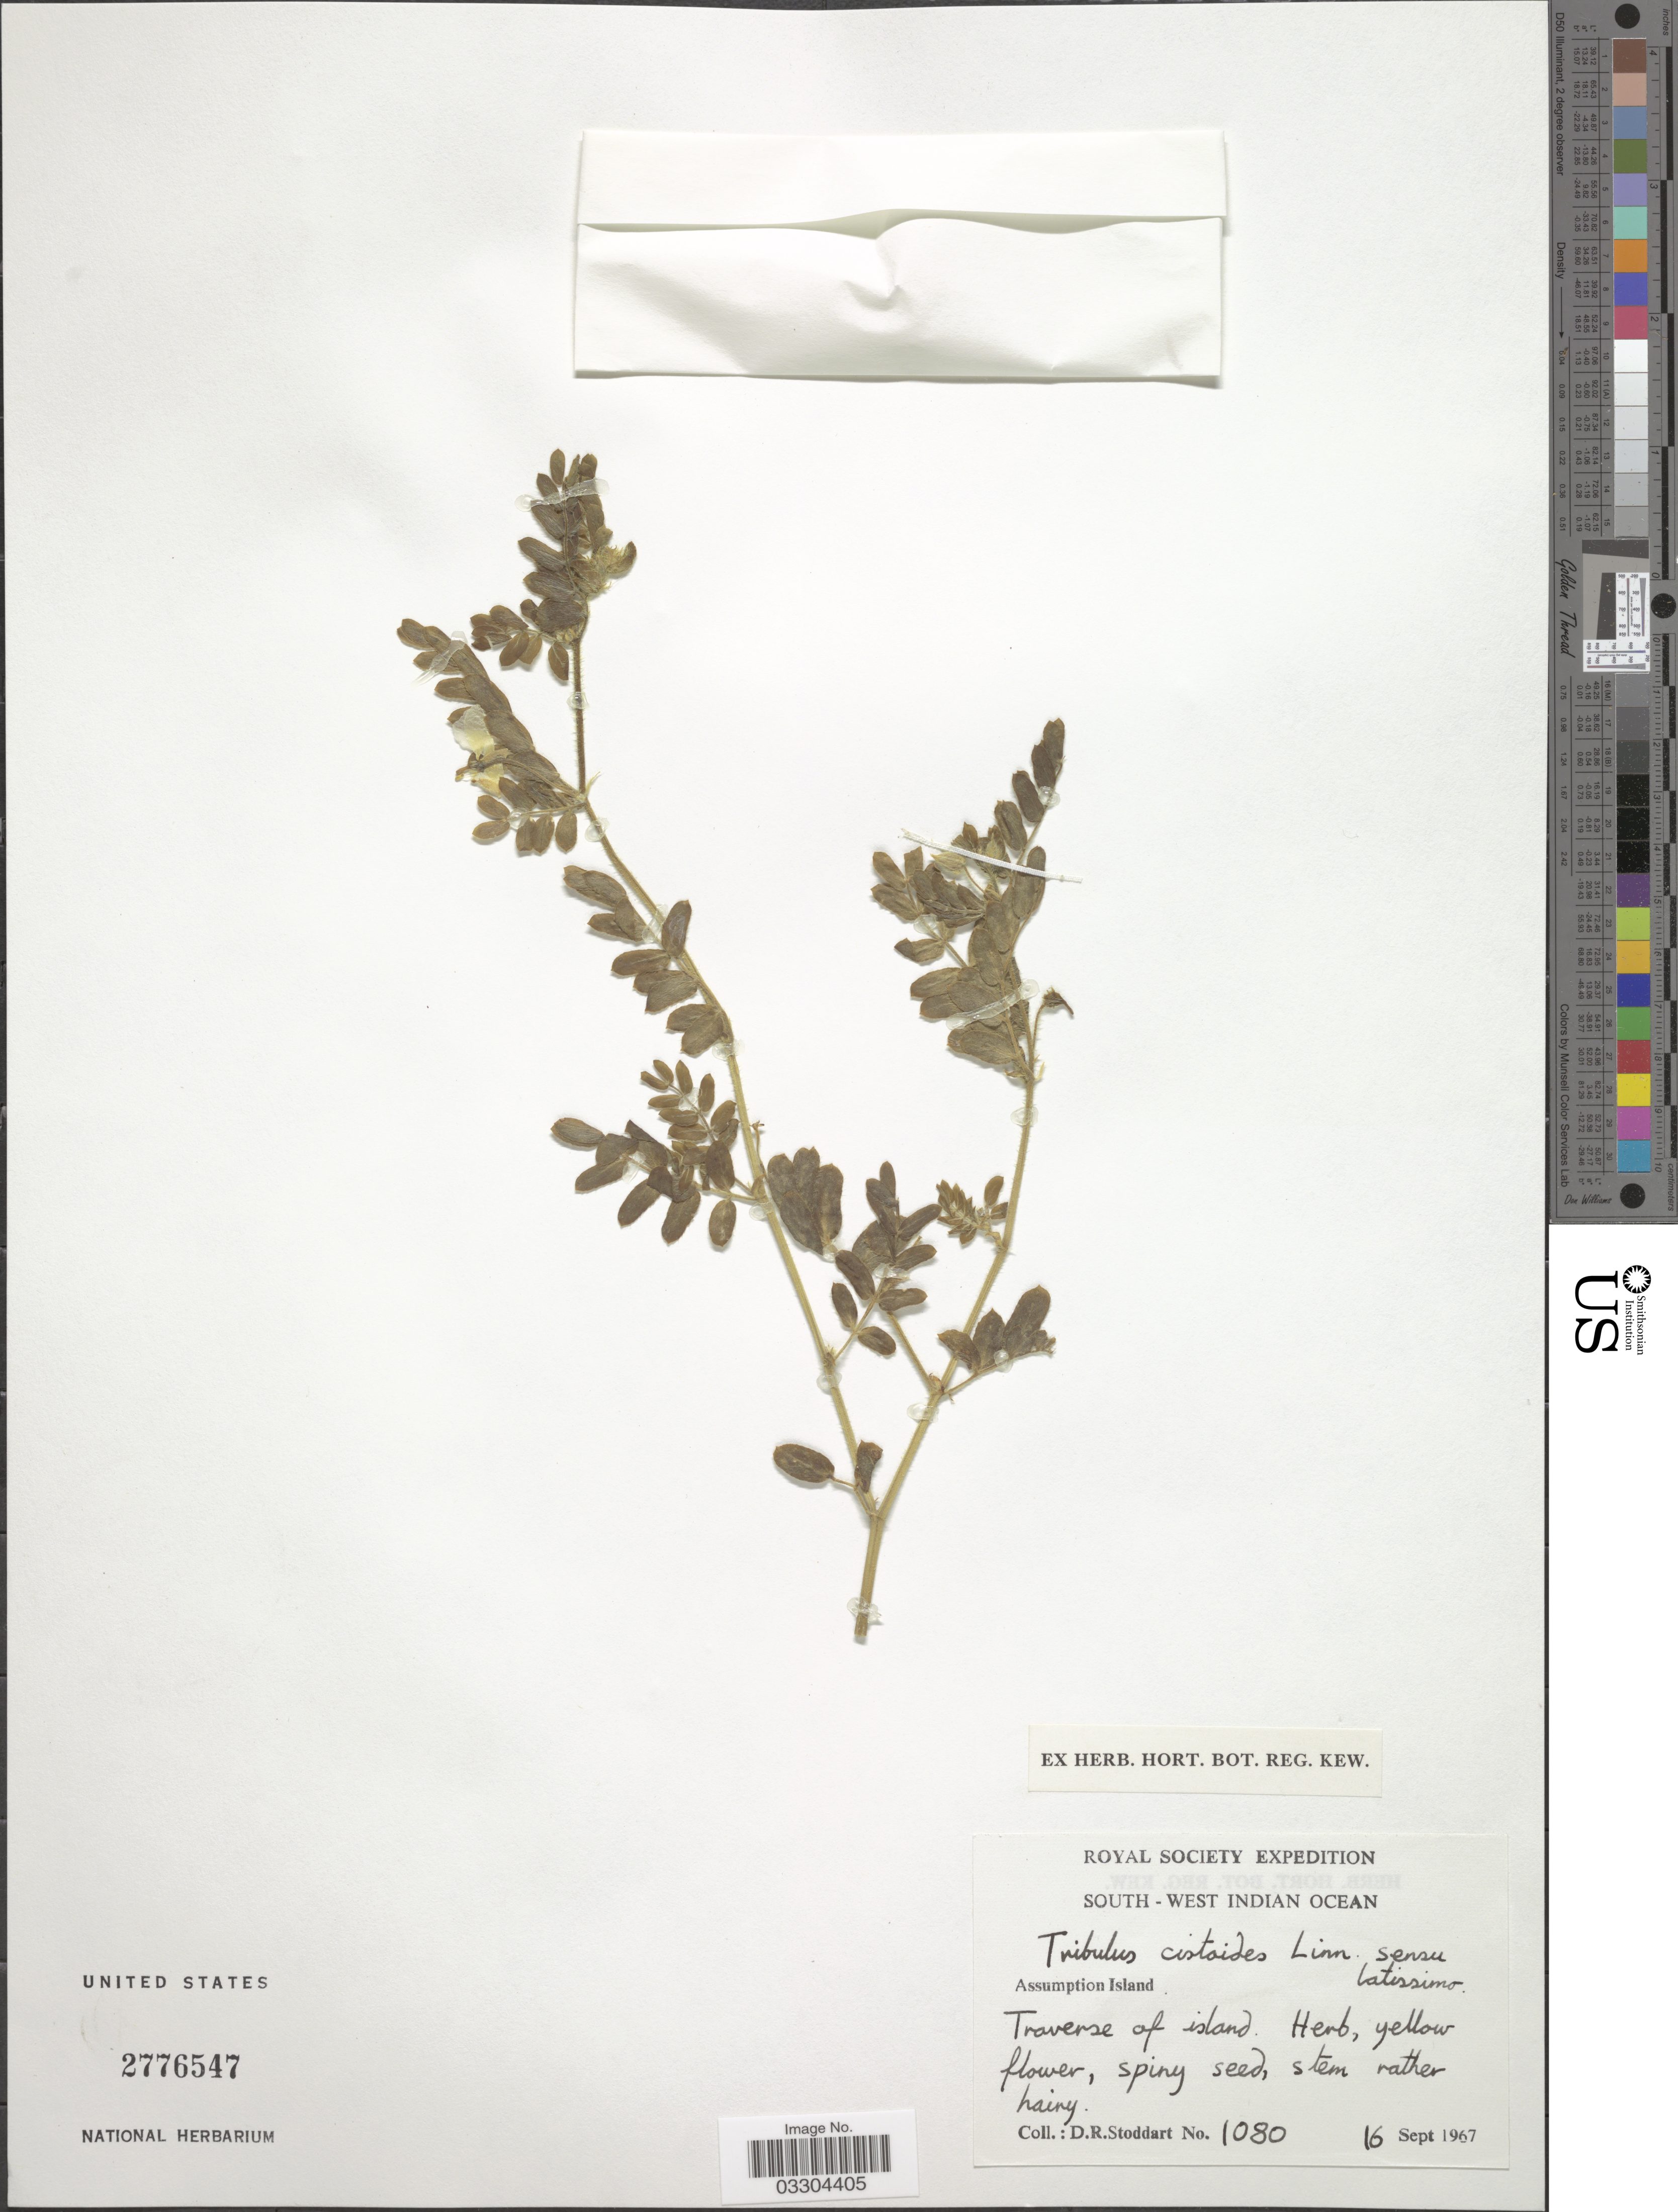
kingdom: Plantae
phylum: Tracheophyta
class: Magnoliopsida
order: Zygophyllales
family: Zygophyllaceae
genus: Tribulus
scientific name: Tribulus cistoides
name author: L.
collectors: D. R. Stoddart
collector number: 1080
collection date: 1967-09-16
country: Seychelles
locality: South-West Indian Ocean. Assumption Island. Traverse of island.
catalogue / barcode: US 2776547